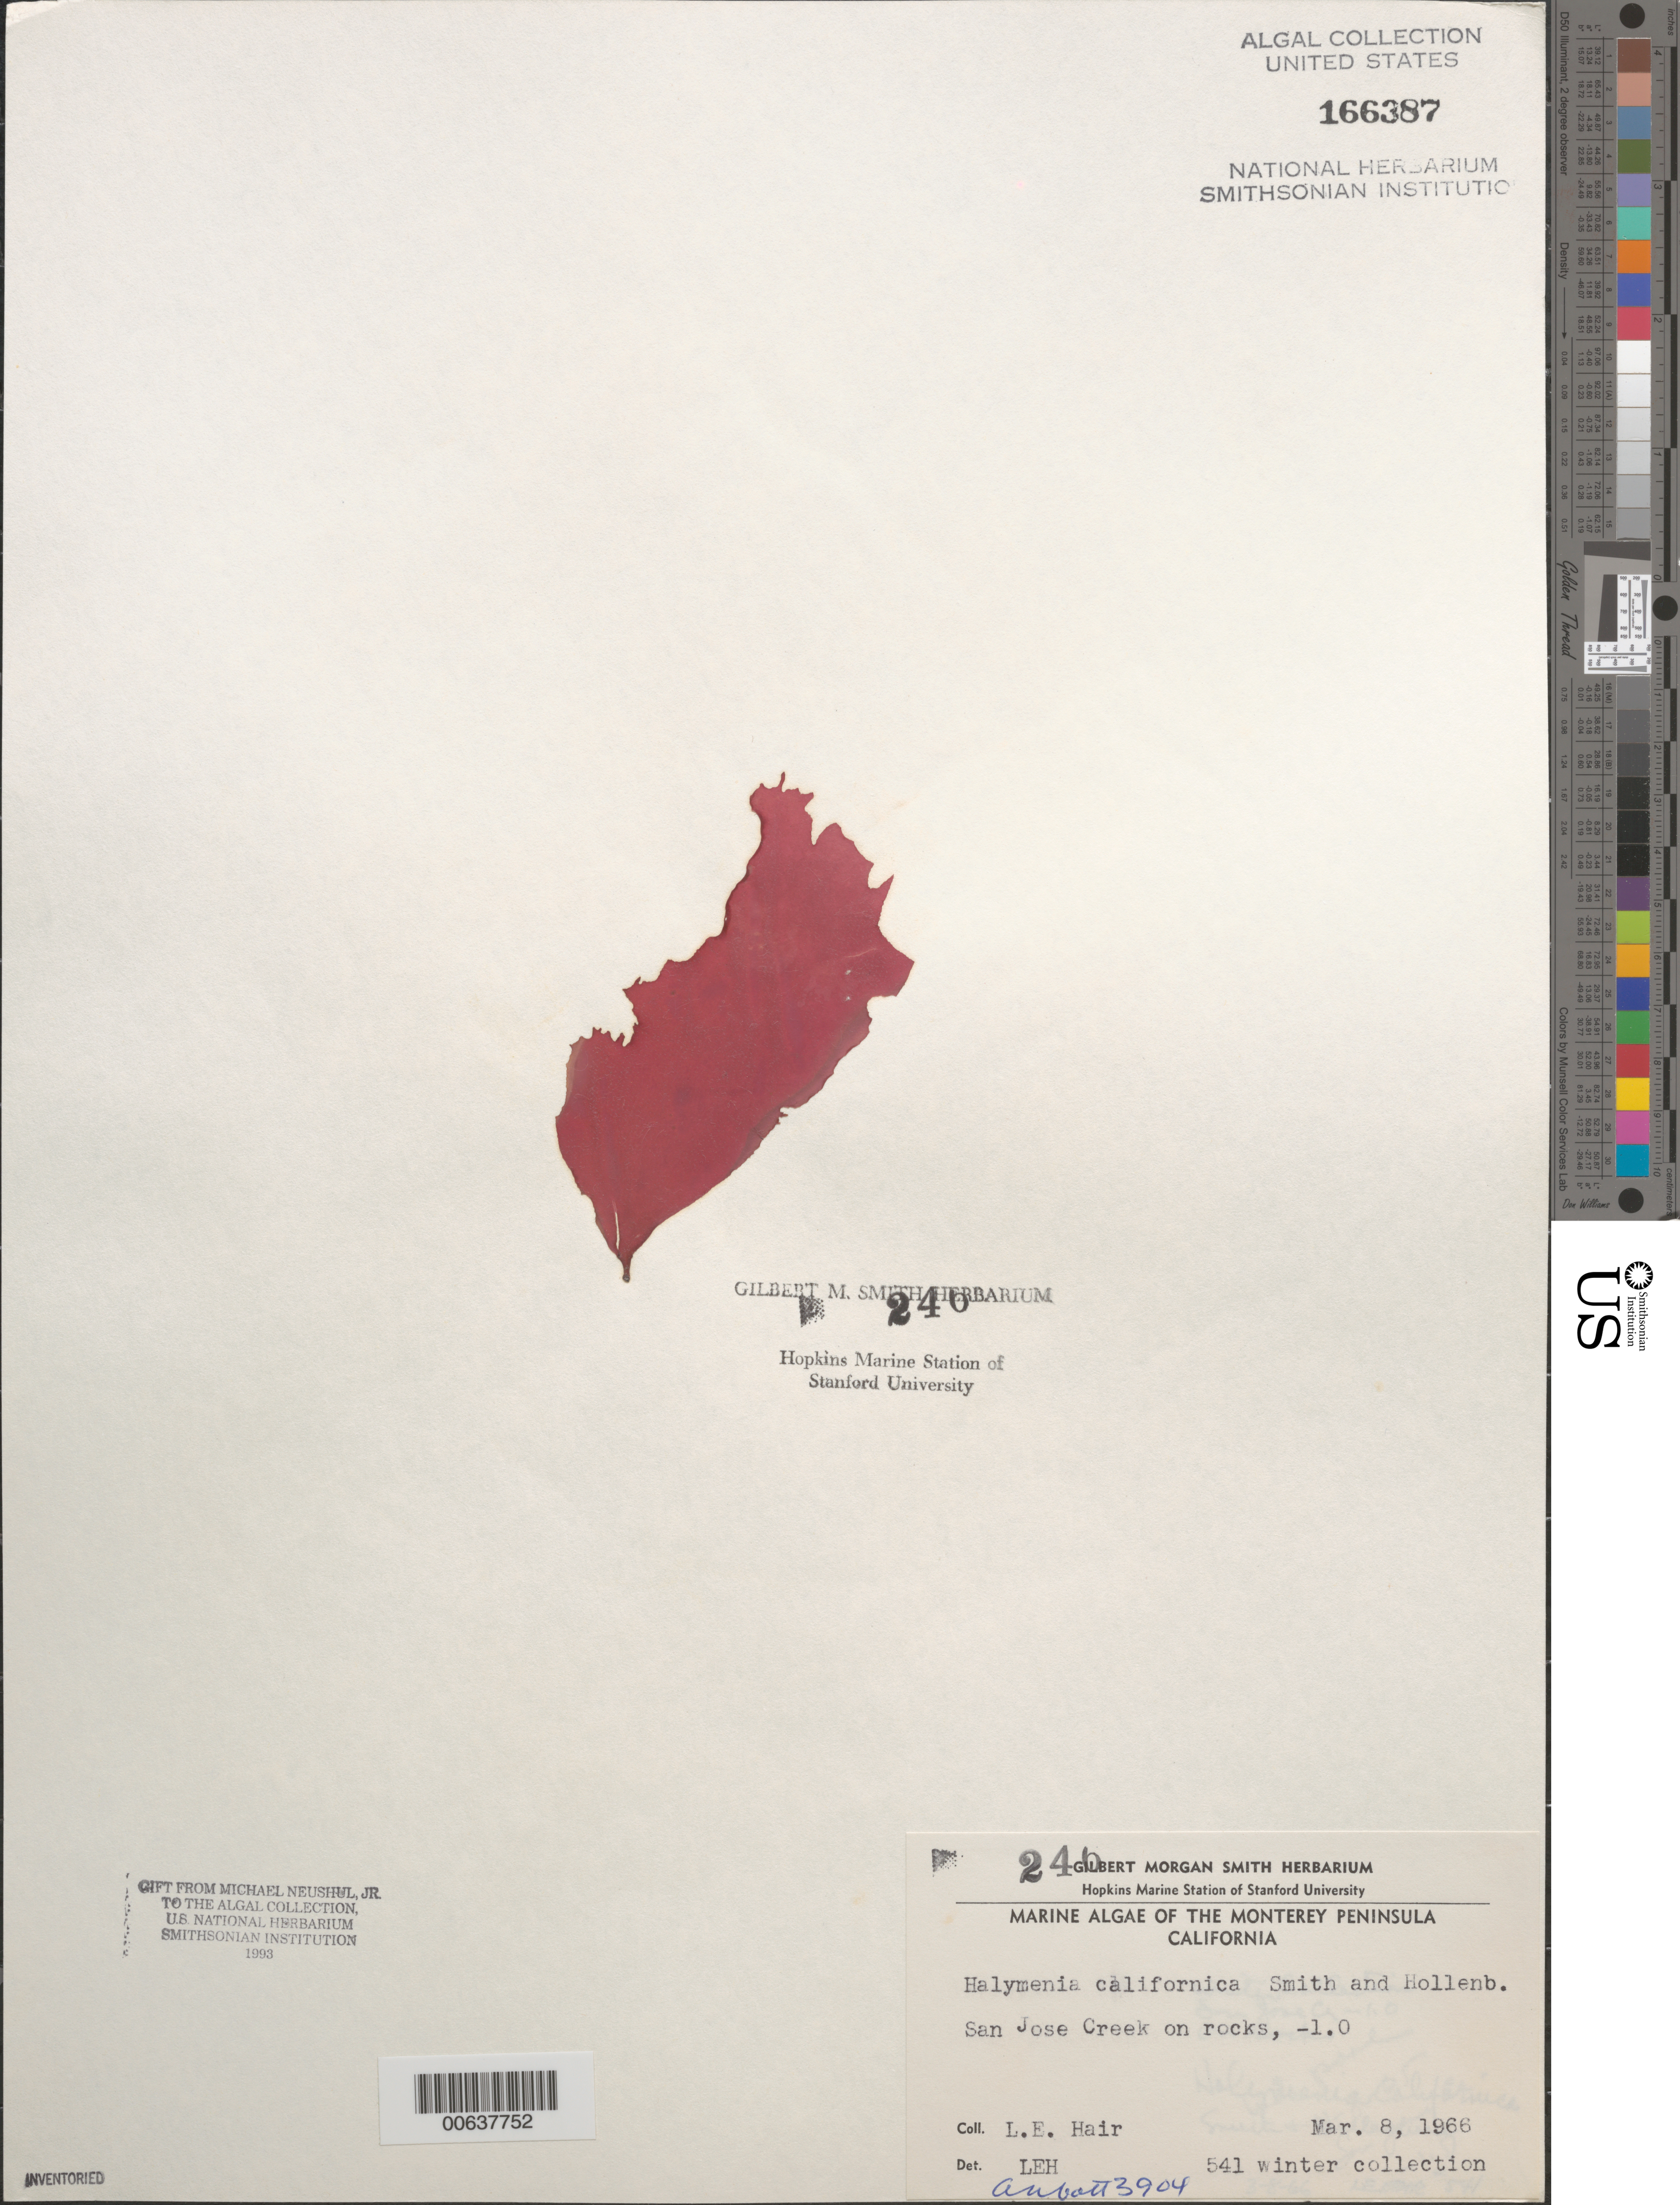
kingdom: Plantae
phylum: Rhodophyta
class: Florideophyceae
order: Halymeniales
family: Halymeniaceae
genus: Halymenia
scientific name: Halymenia californica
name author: G.M. Sm. & Hollenb.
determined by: Hair, L. E.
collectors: L. Hair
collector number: LEH 541 & IAA 3904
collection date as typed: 08 Mar 1966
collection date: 1966-03-08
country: United States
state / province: California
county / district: Monterey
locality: San Jose Creek, Monterey Peninsula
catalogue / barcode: US 166387